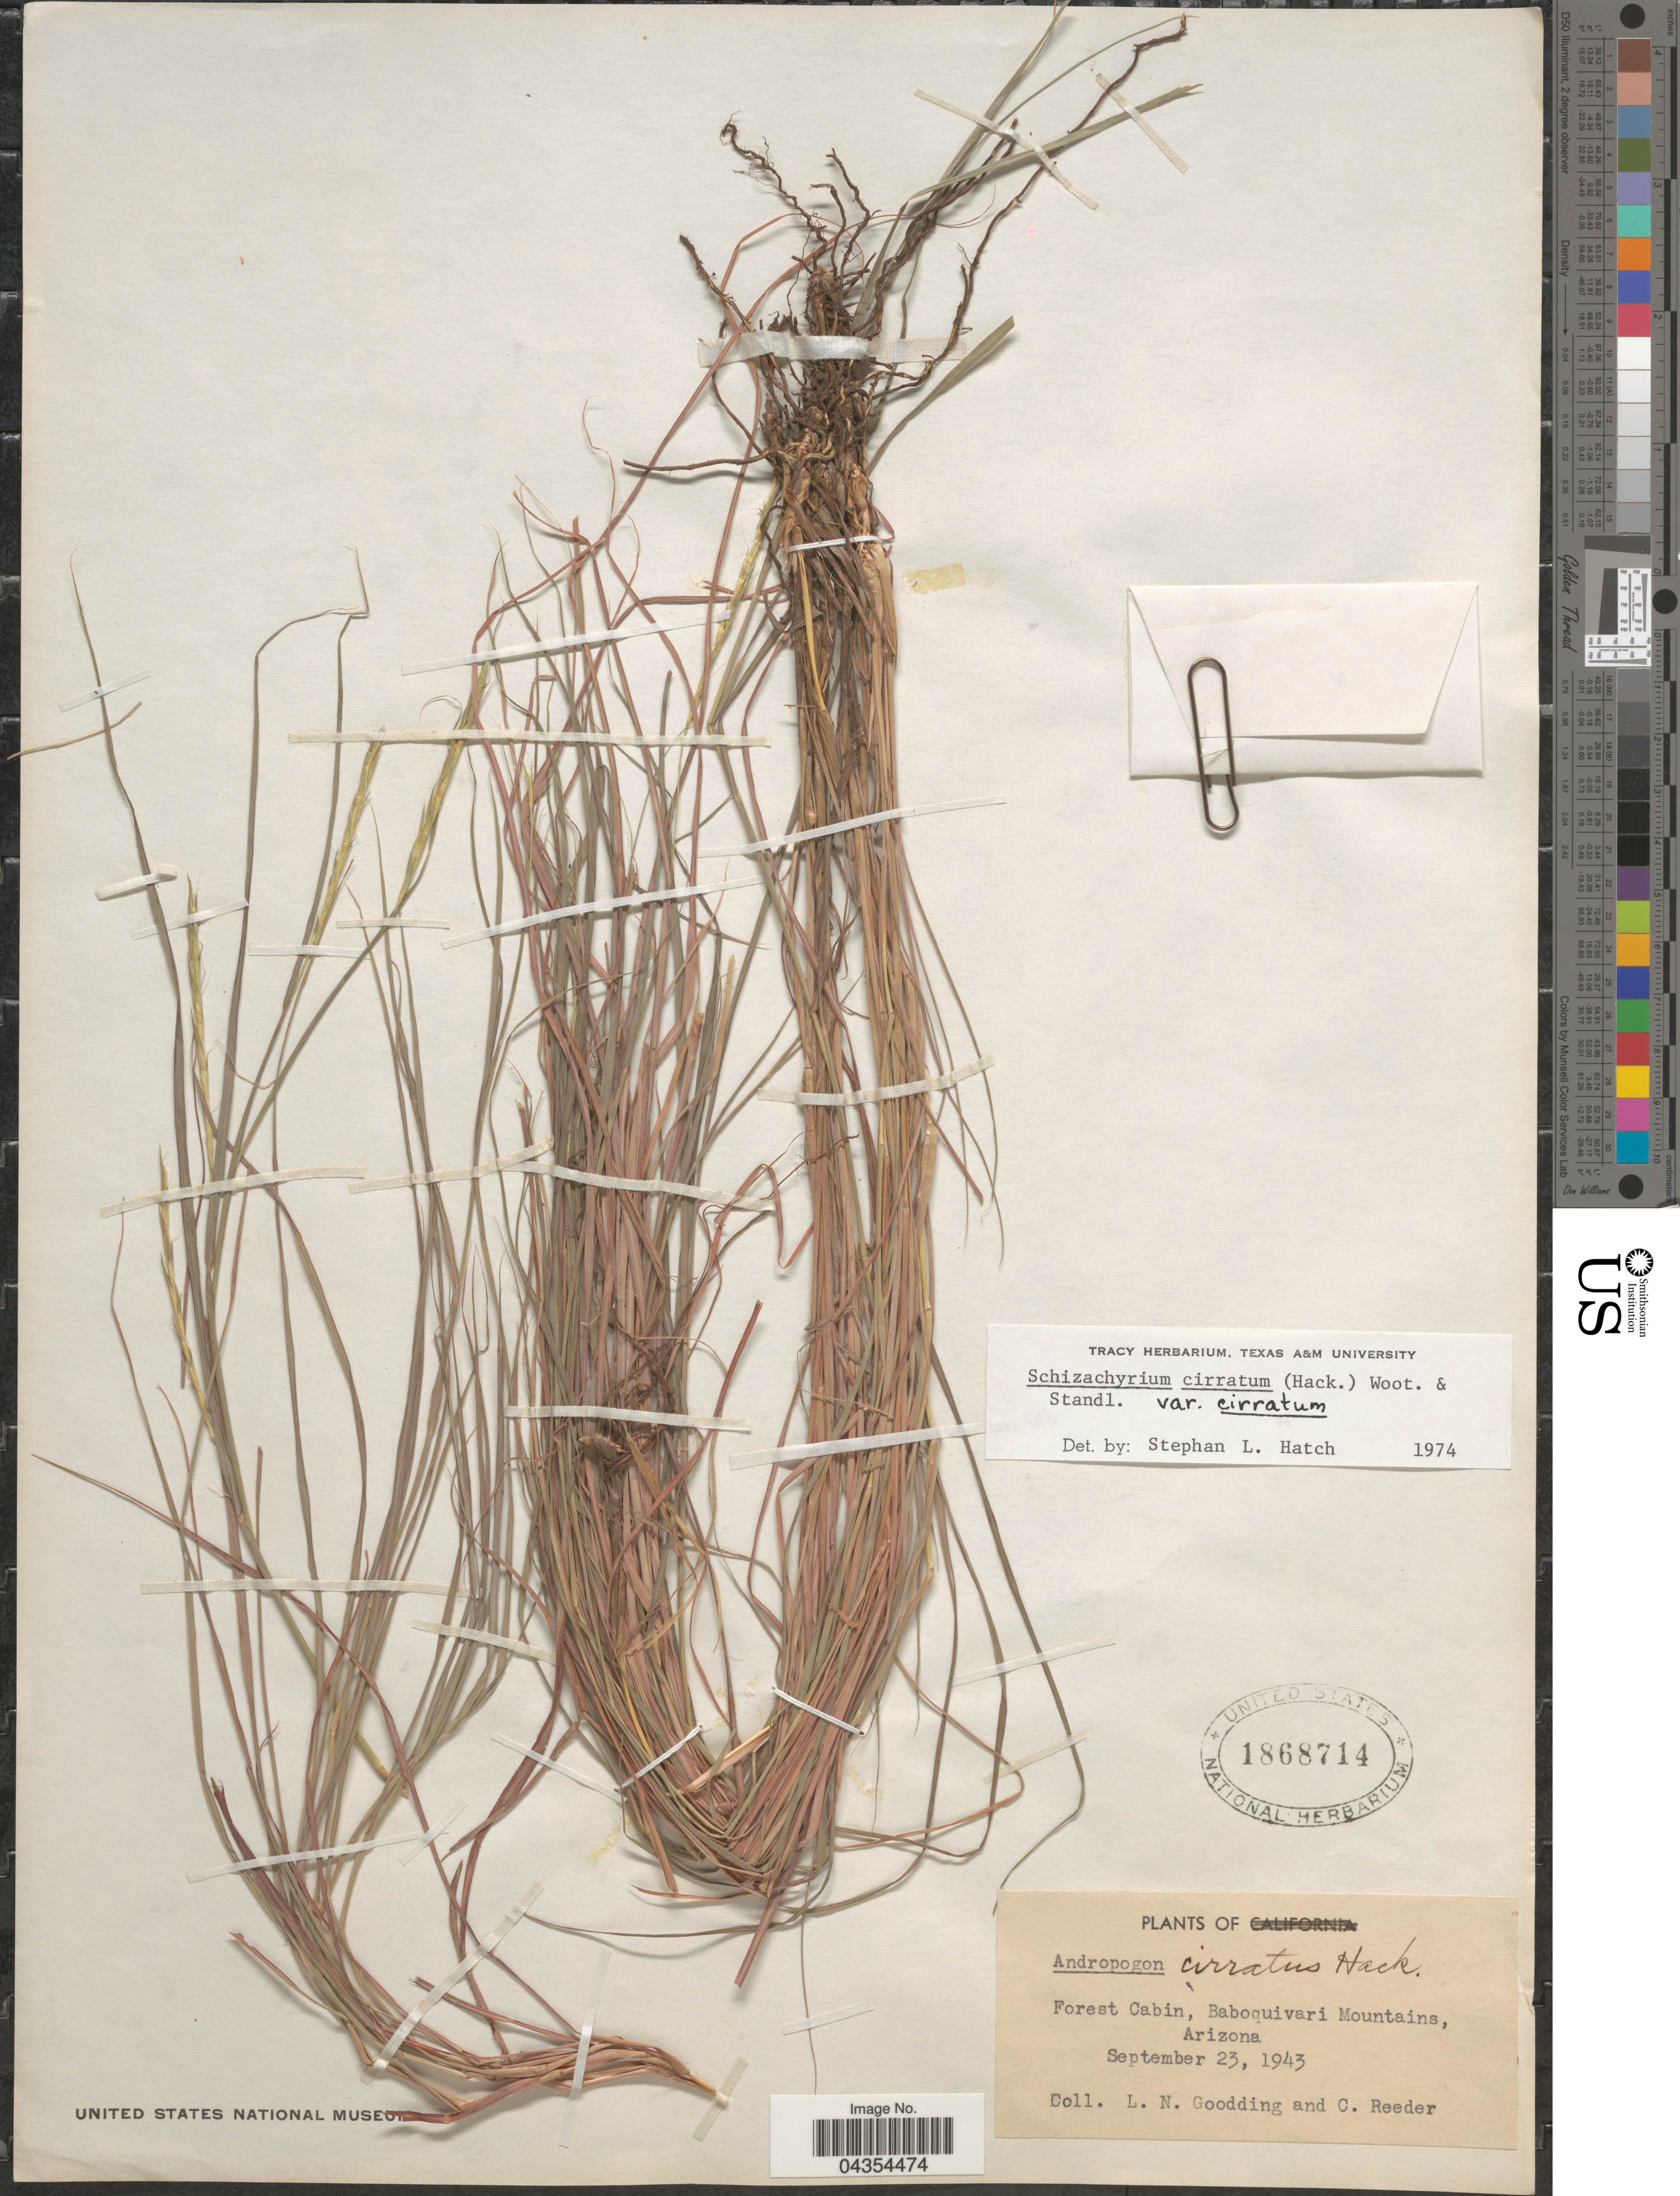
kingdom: Plantae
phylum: Tracheophyta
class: Liliopsida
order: Poales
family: Poaceae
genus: Schizachyrium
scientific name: Schizachyrium cirratum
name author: (Hack.) Wooton & Standl.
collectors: L. N. Goodding & C. Reeder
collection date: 1943-09-23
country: United States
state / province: Arizona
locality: Forest Cabin, Baboquivari Mountains.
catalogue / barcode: US 1868714